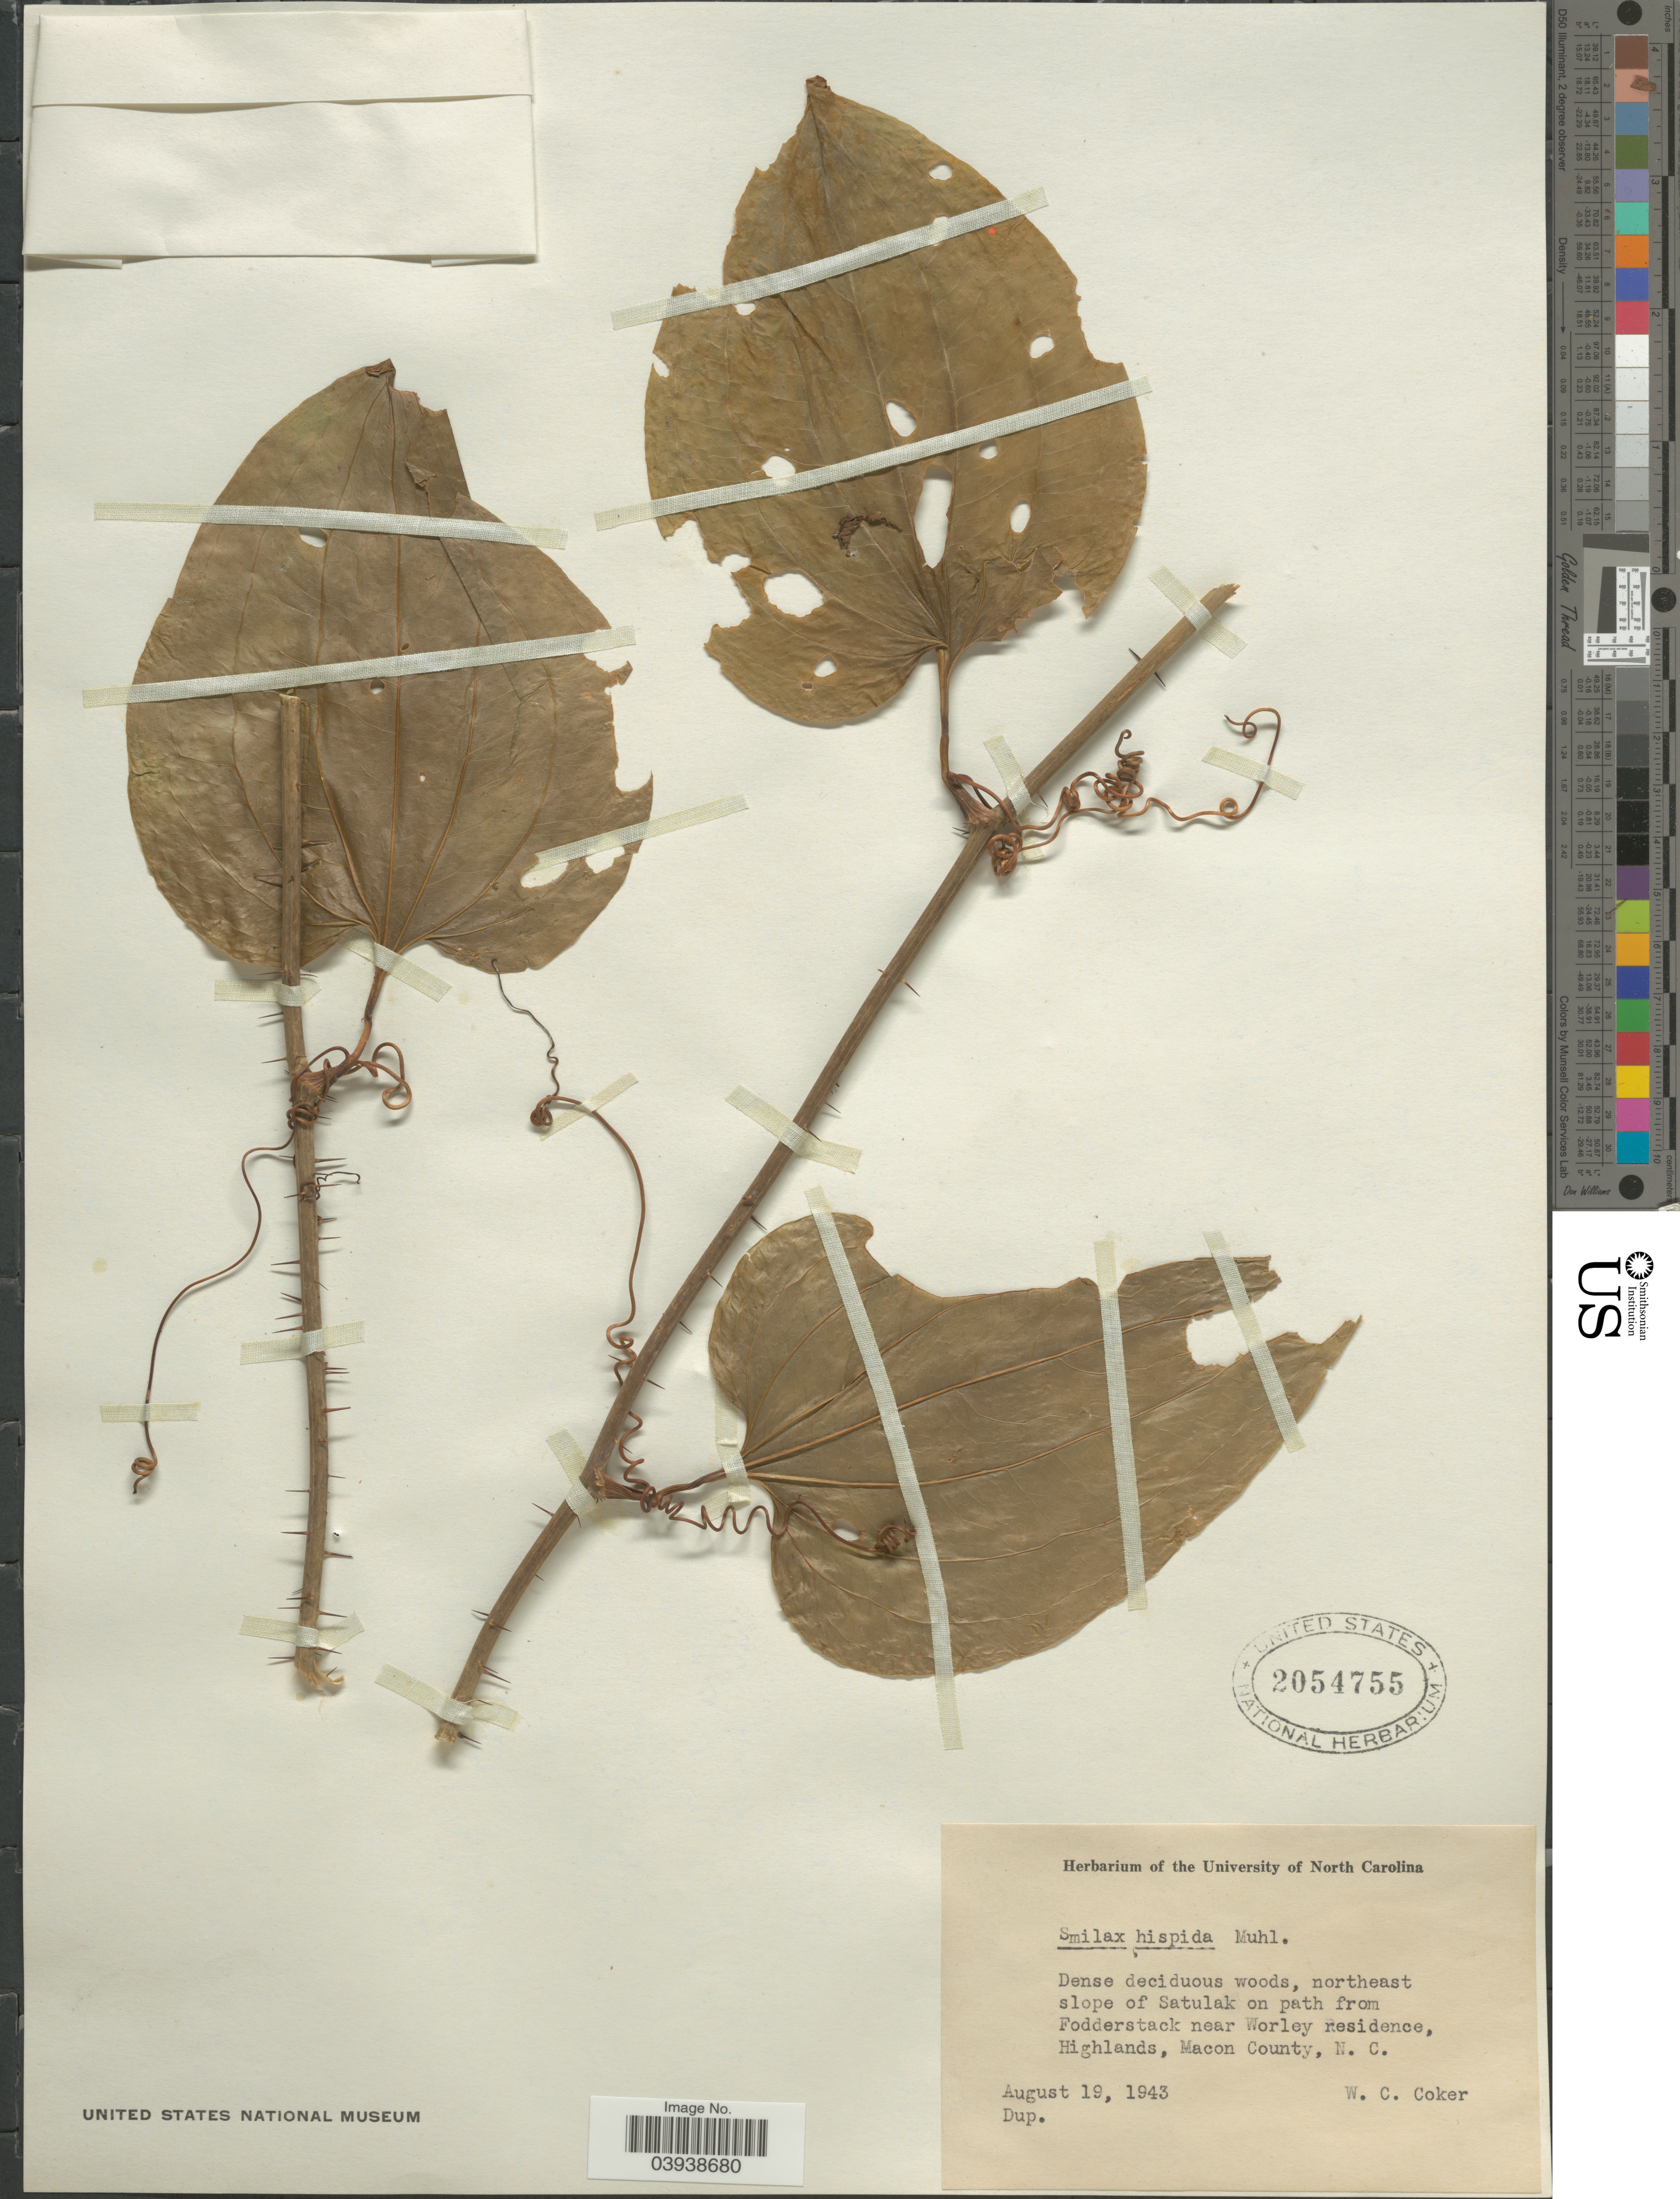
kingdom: Plantae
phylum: Tracheophyta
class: Liliopsida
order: Liliales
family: Smilacaceae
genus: Smilax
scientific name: Smilax hispida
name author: Raf.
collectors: W. Coker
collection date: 1943-08-19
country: United States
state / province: North Carolina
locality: Northeast slope of Satulak on path from Fodderstack near Worley Residence, Highlands, Macon County.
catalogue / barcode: US 2054755